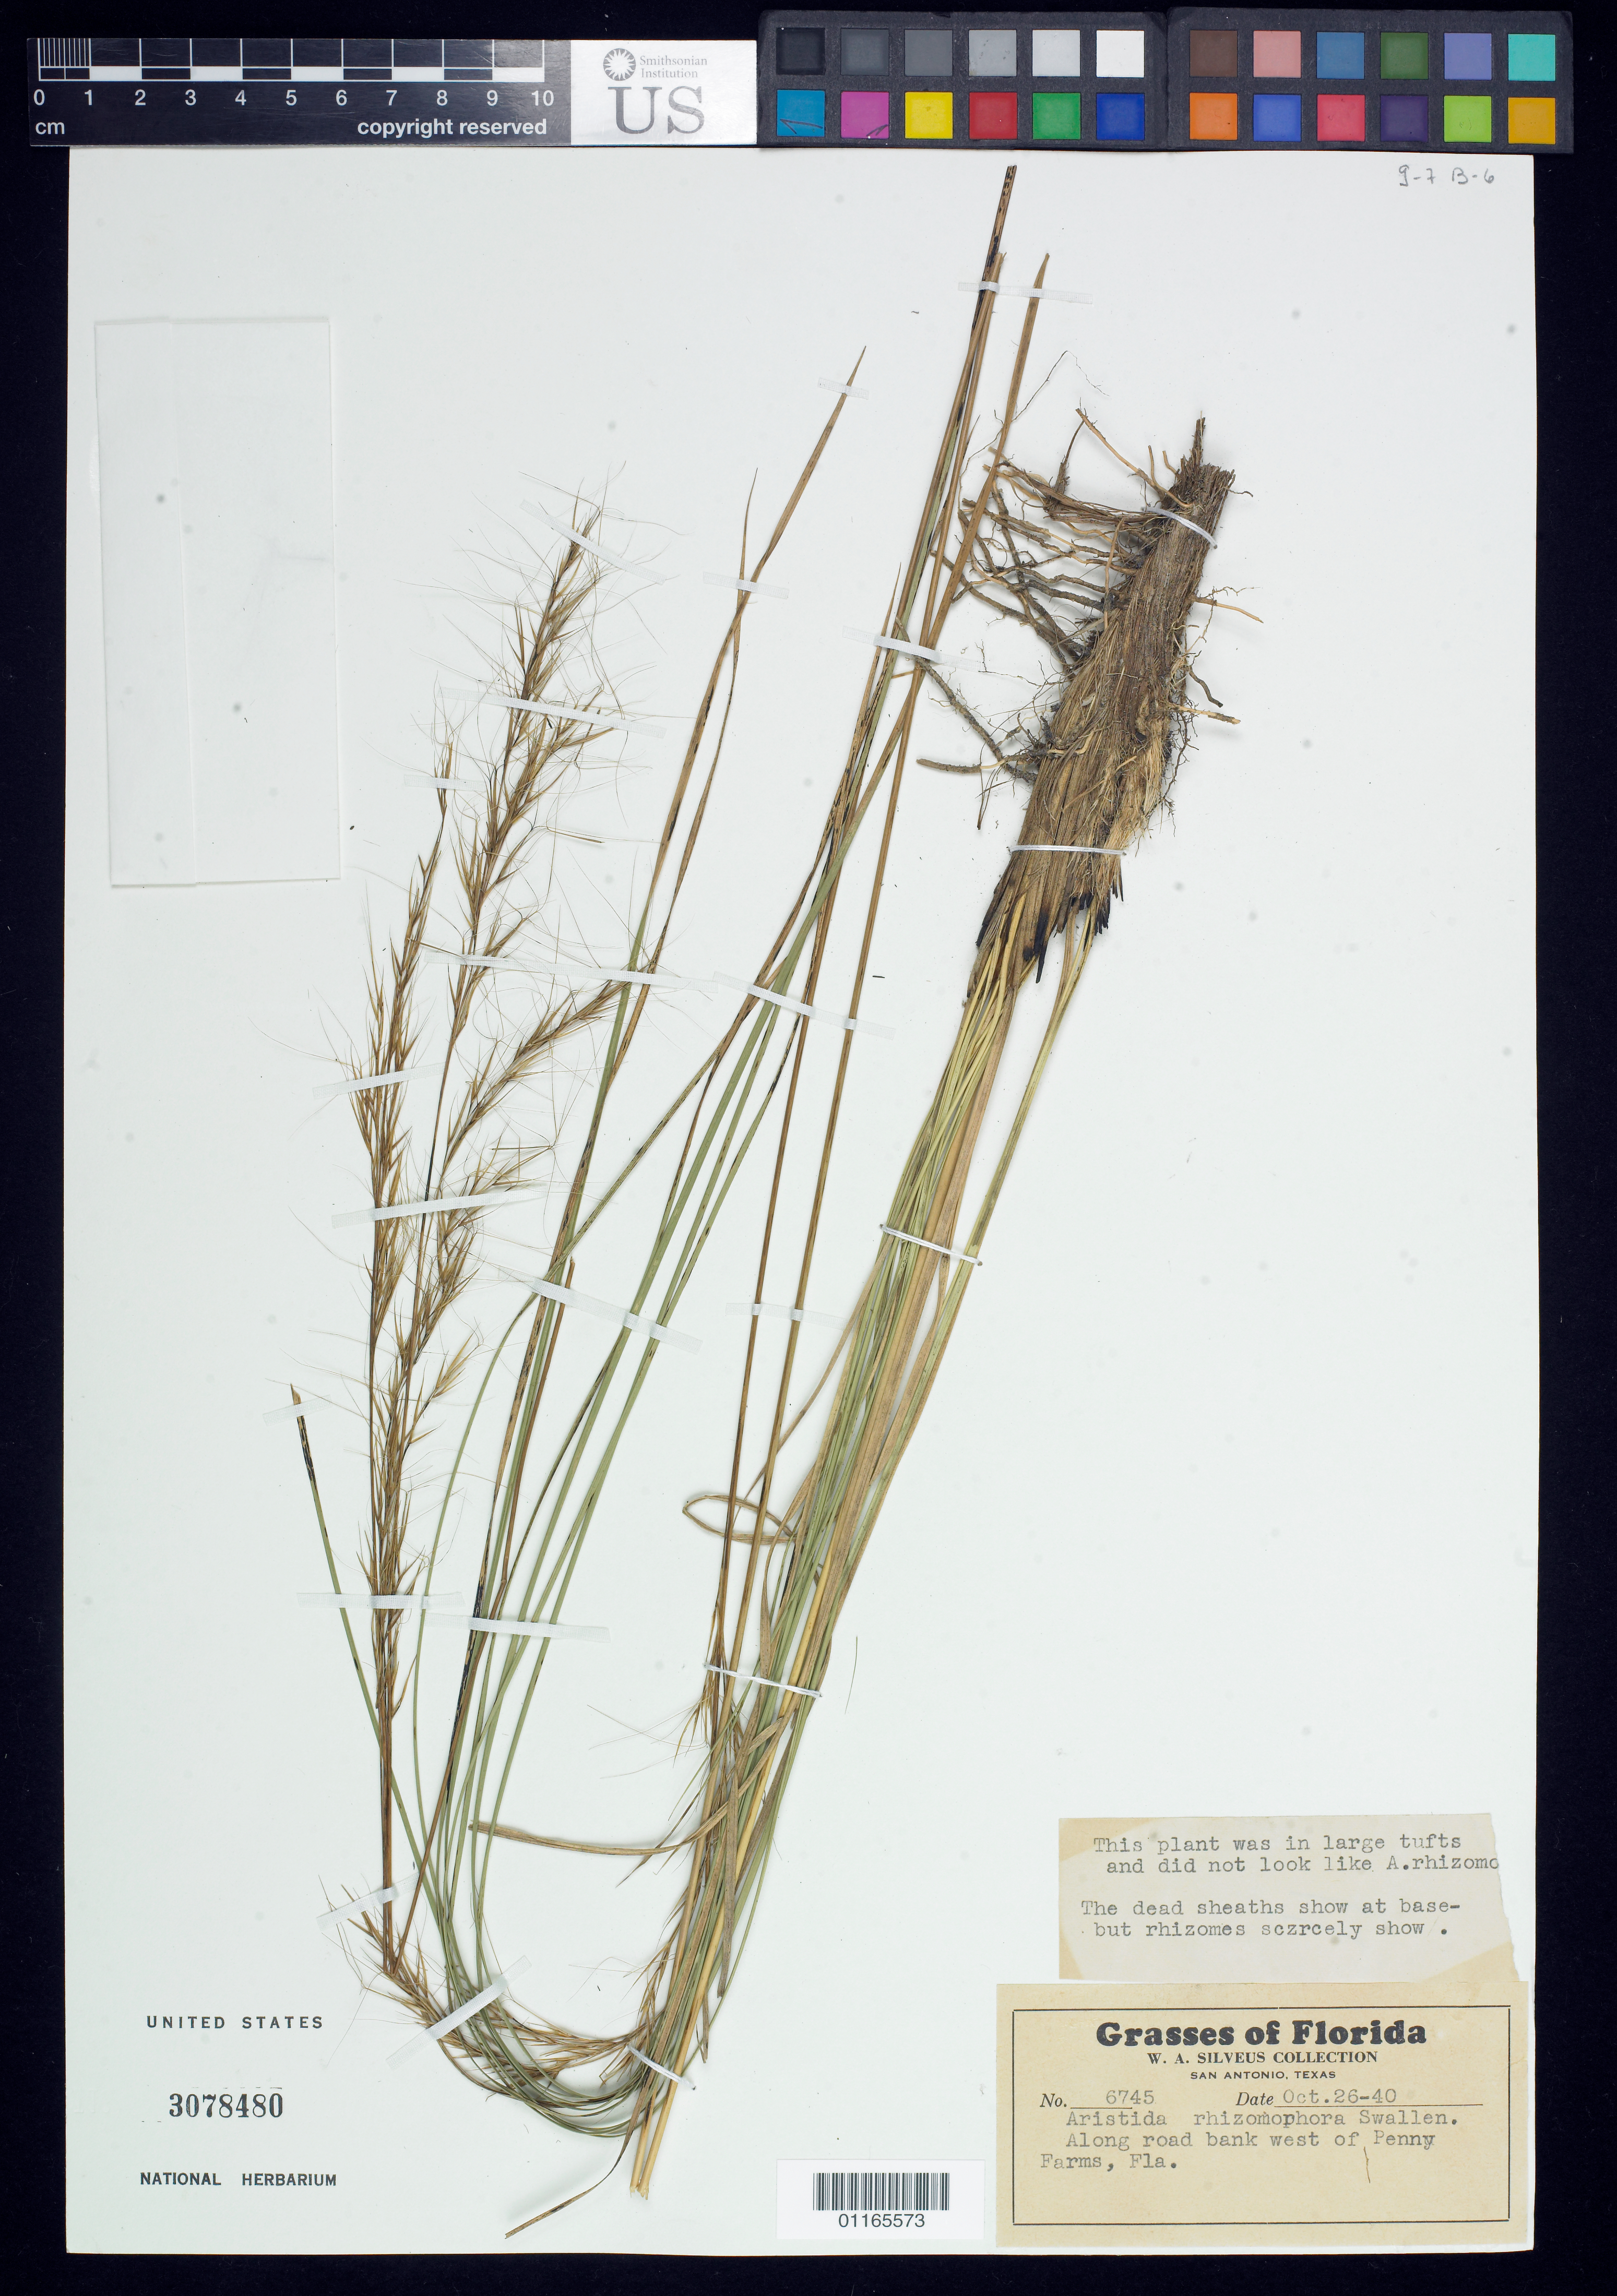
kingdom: Plantae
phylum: Tracheophyta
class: Liliopsida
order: Poales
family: Poaceae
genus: Aristida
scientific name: Aristida rhizomophora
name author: Swallen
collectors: W. Silveus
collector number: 6745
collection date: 1940-10-26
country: United States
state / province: Florida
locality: Along road bank west of Penny Farms, Fla.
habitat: This plant was in large tufts and did not look like A.rhizomo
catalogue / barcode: US 3078480